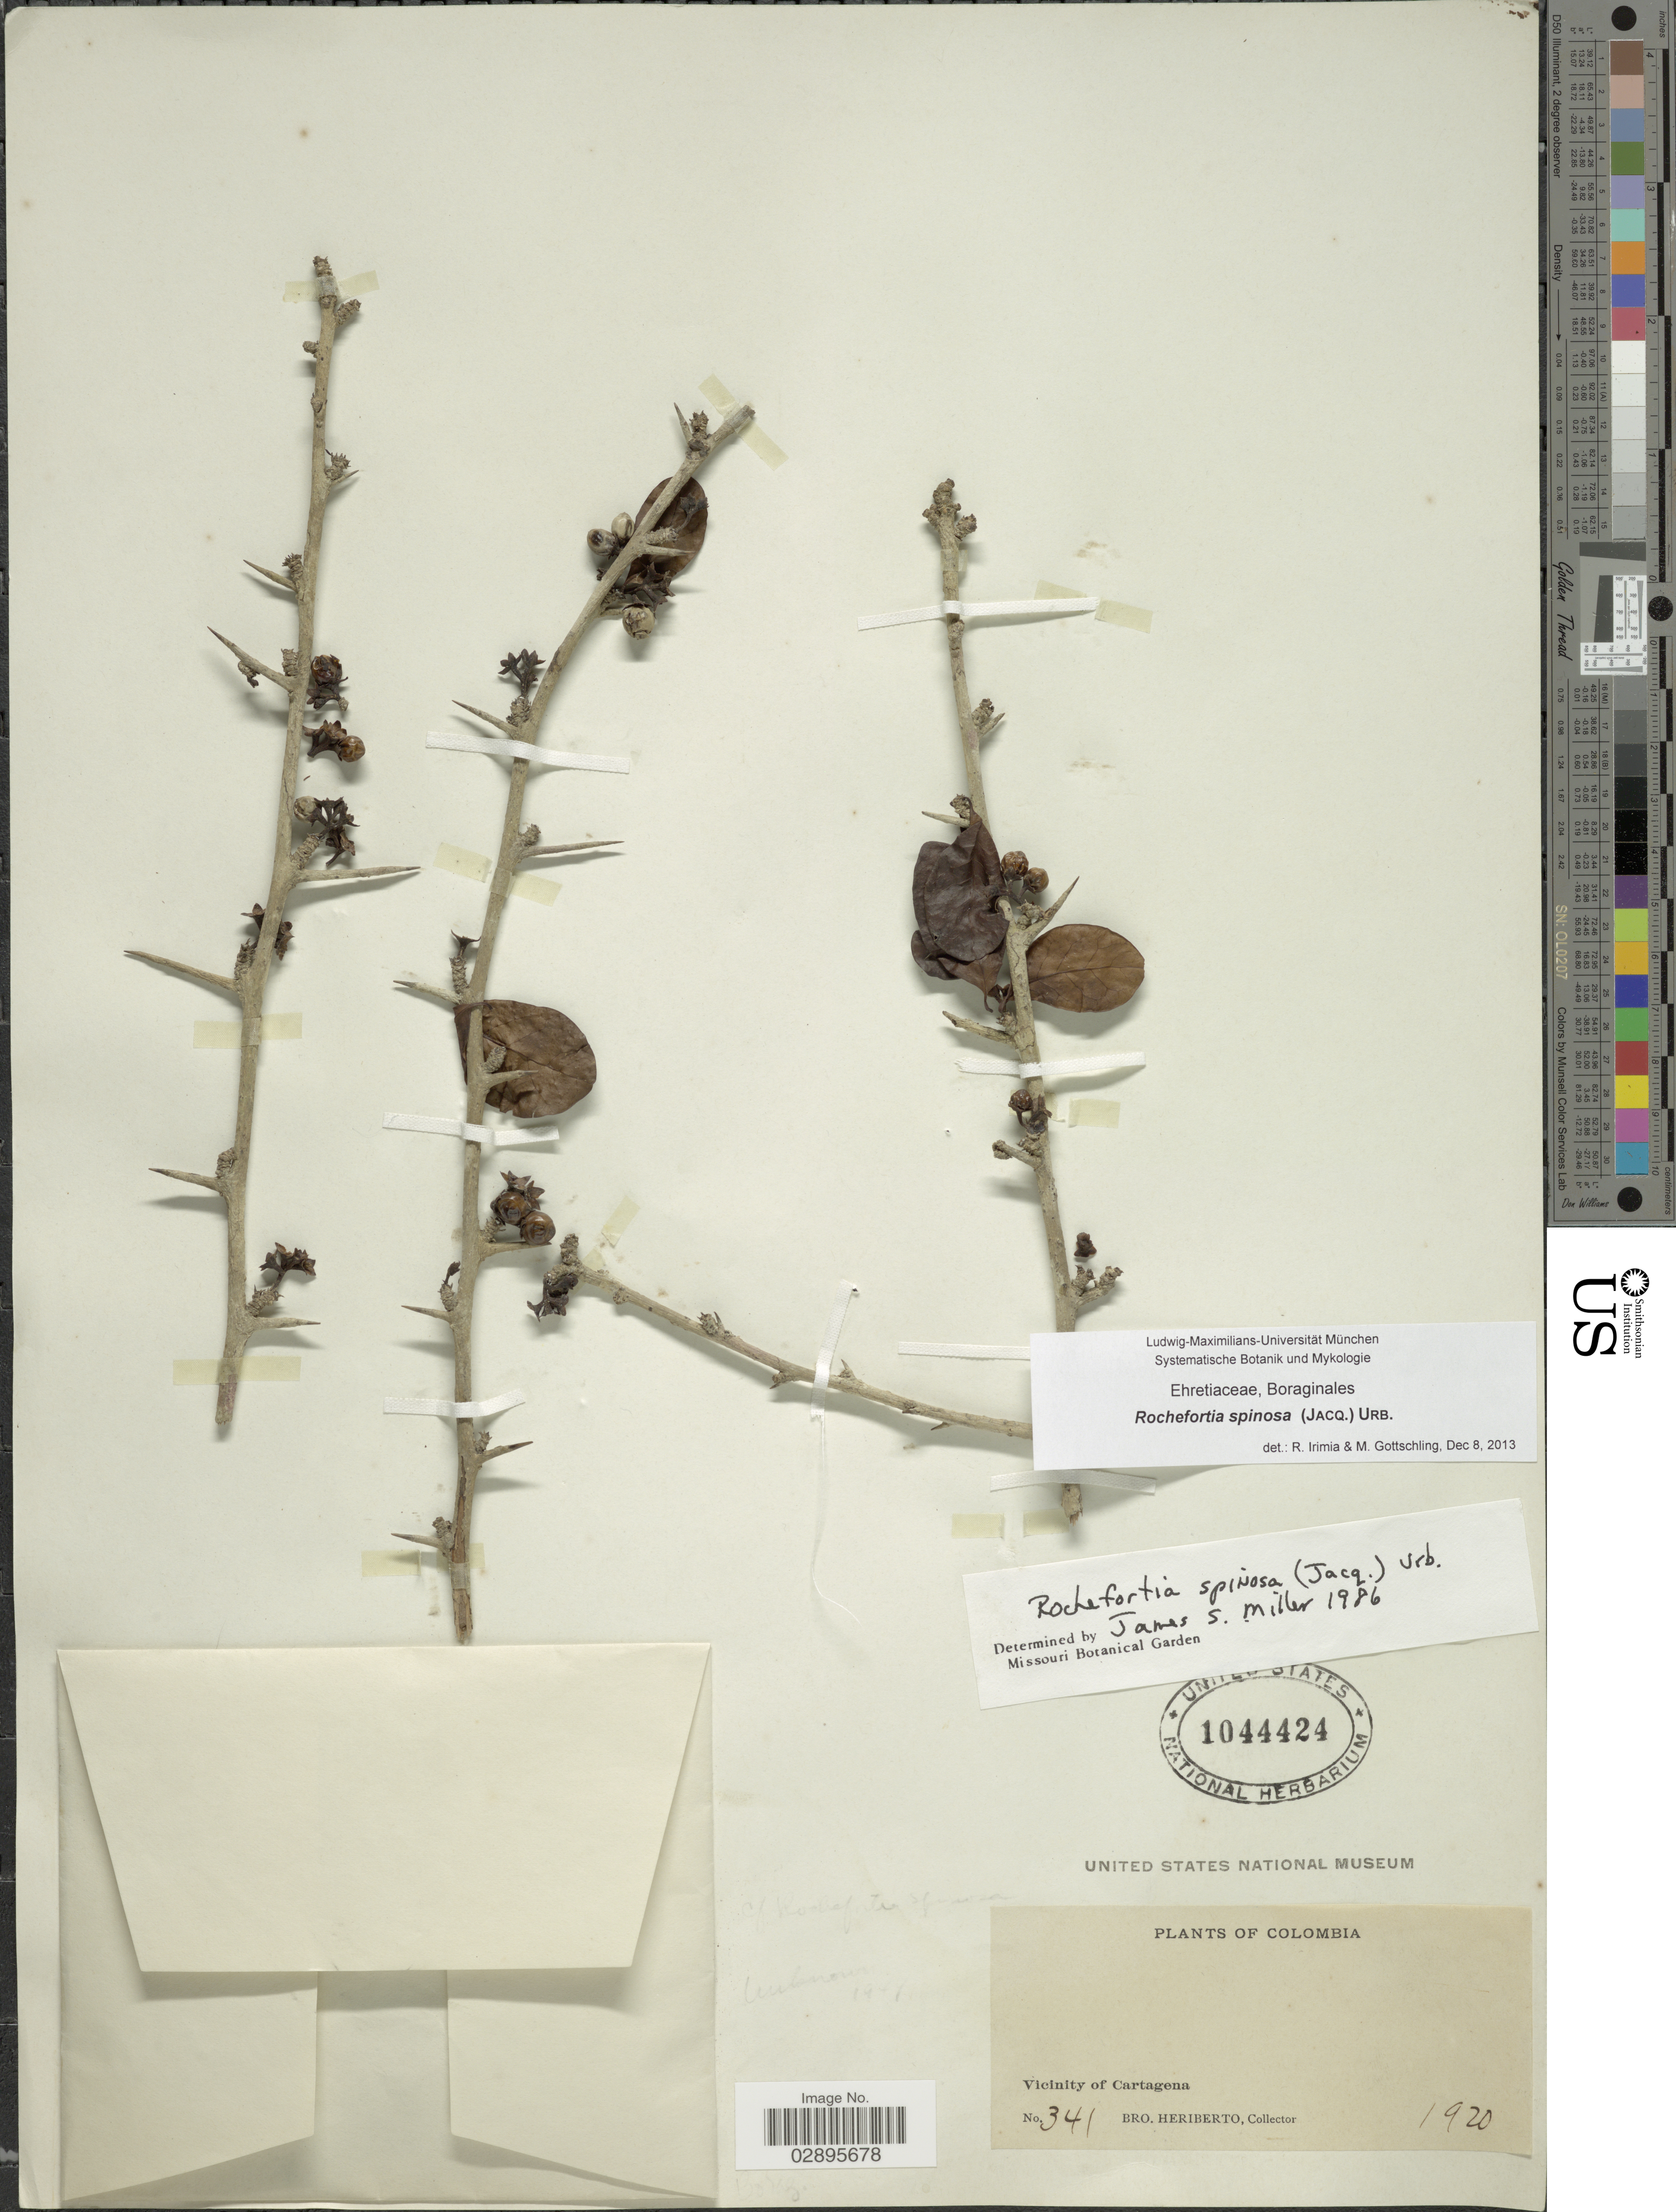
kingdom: Plantae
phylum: Tracheophyta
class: Magnoliopsida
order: Boraginales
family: Ehretiaceae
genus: Rochefortia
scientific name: Rochefortia spinosa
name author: (Jacq.) Urb.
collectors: B. Heriberto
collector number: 341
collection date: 1920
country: Colombia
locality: Vicinity of Cartagena.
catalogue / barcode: US 1044424